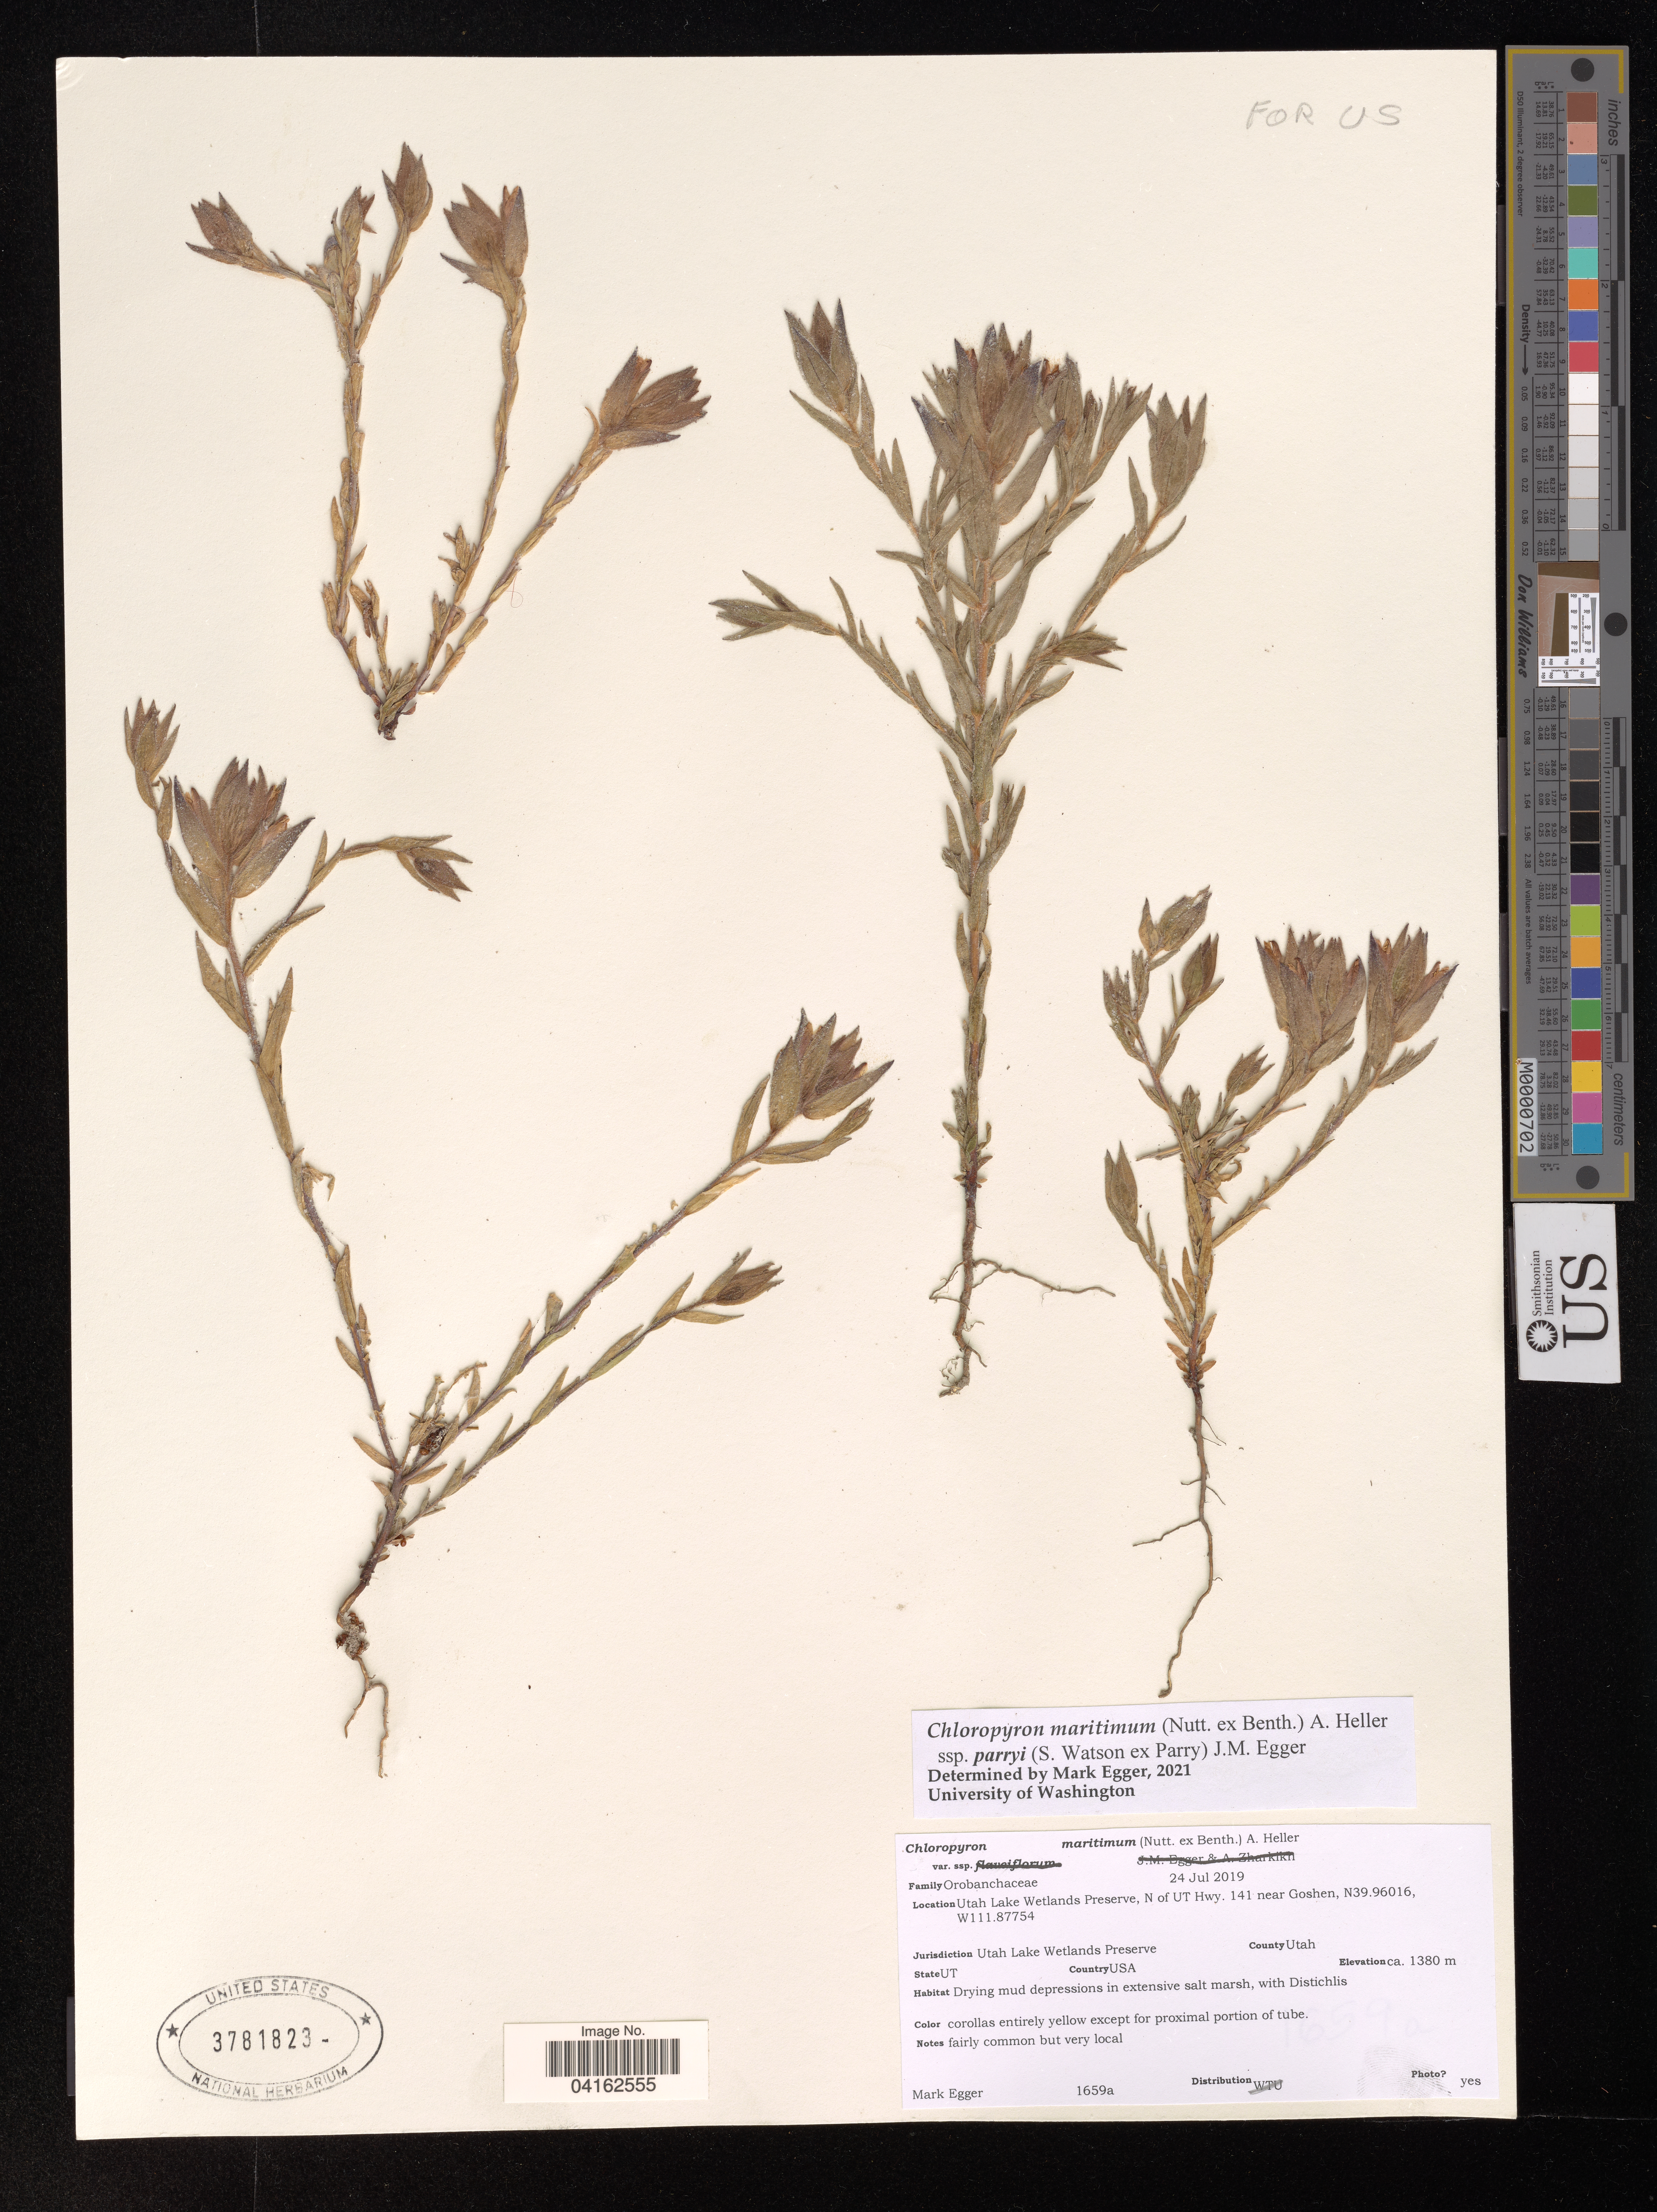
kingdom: Plantae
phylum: Tracheophyta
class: Magnoliopsida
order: Lamiales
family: Orobanchaceae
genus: Chloropyron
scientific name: Chloropyron maritimum subsp. parryi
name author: (S. Watson) J.M. Egger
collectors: M. Egger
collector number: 1659a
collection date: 2019-07-24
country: United States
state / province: Utah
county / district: Utah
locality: Utah Lake Wetlands Preserve, N of UT Hwy. 141 near Goshen. Jurisdiction Utah Lake Wetlands Preserve County Utah.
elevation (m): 1380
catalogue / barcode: US 3781823